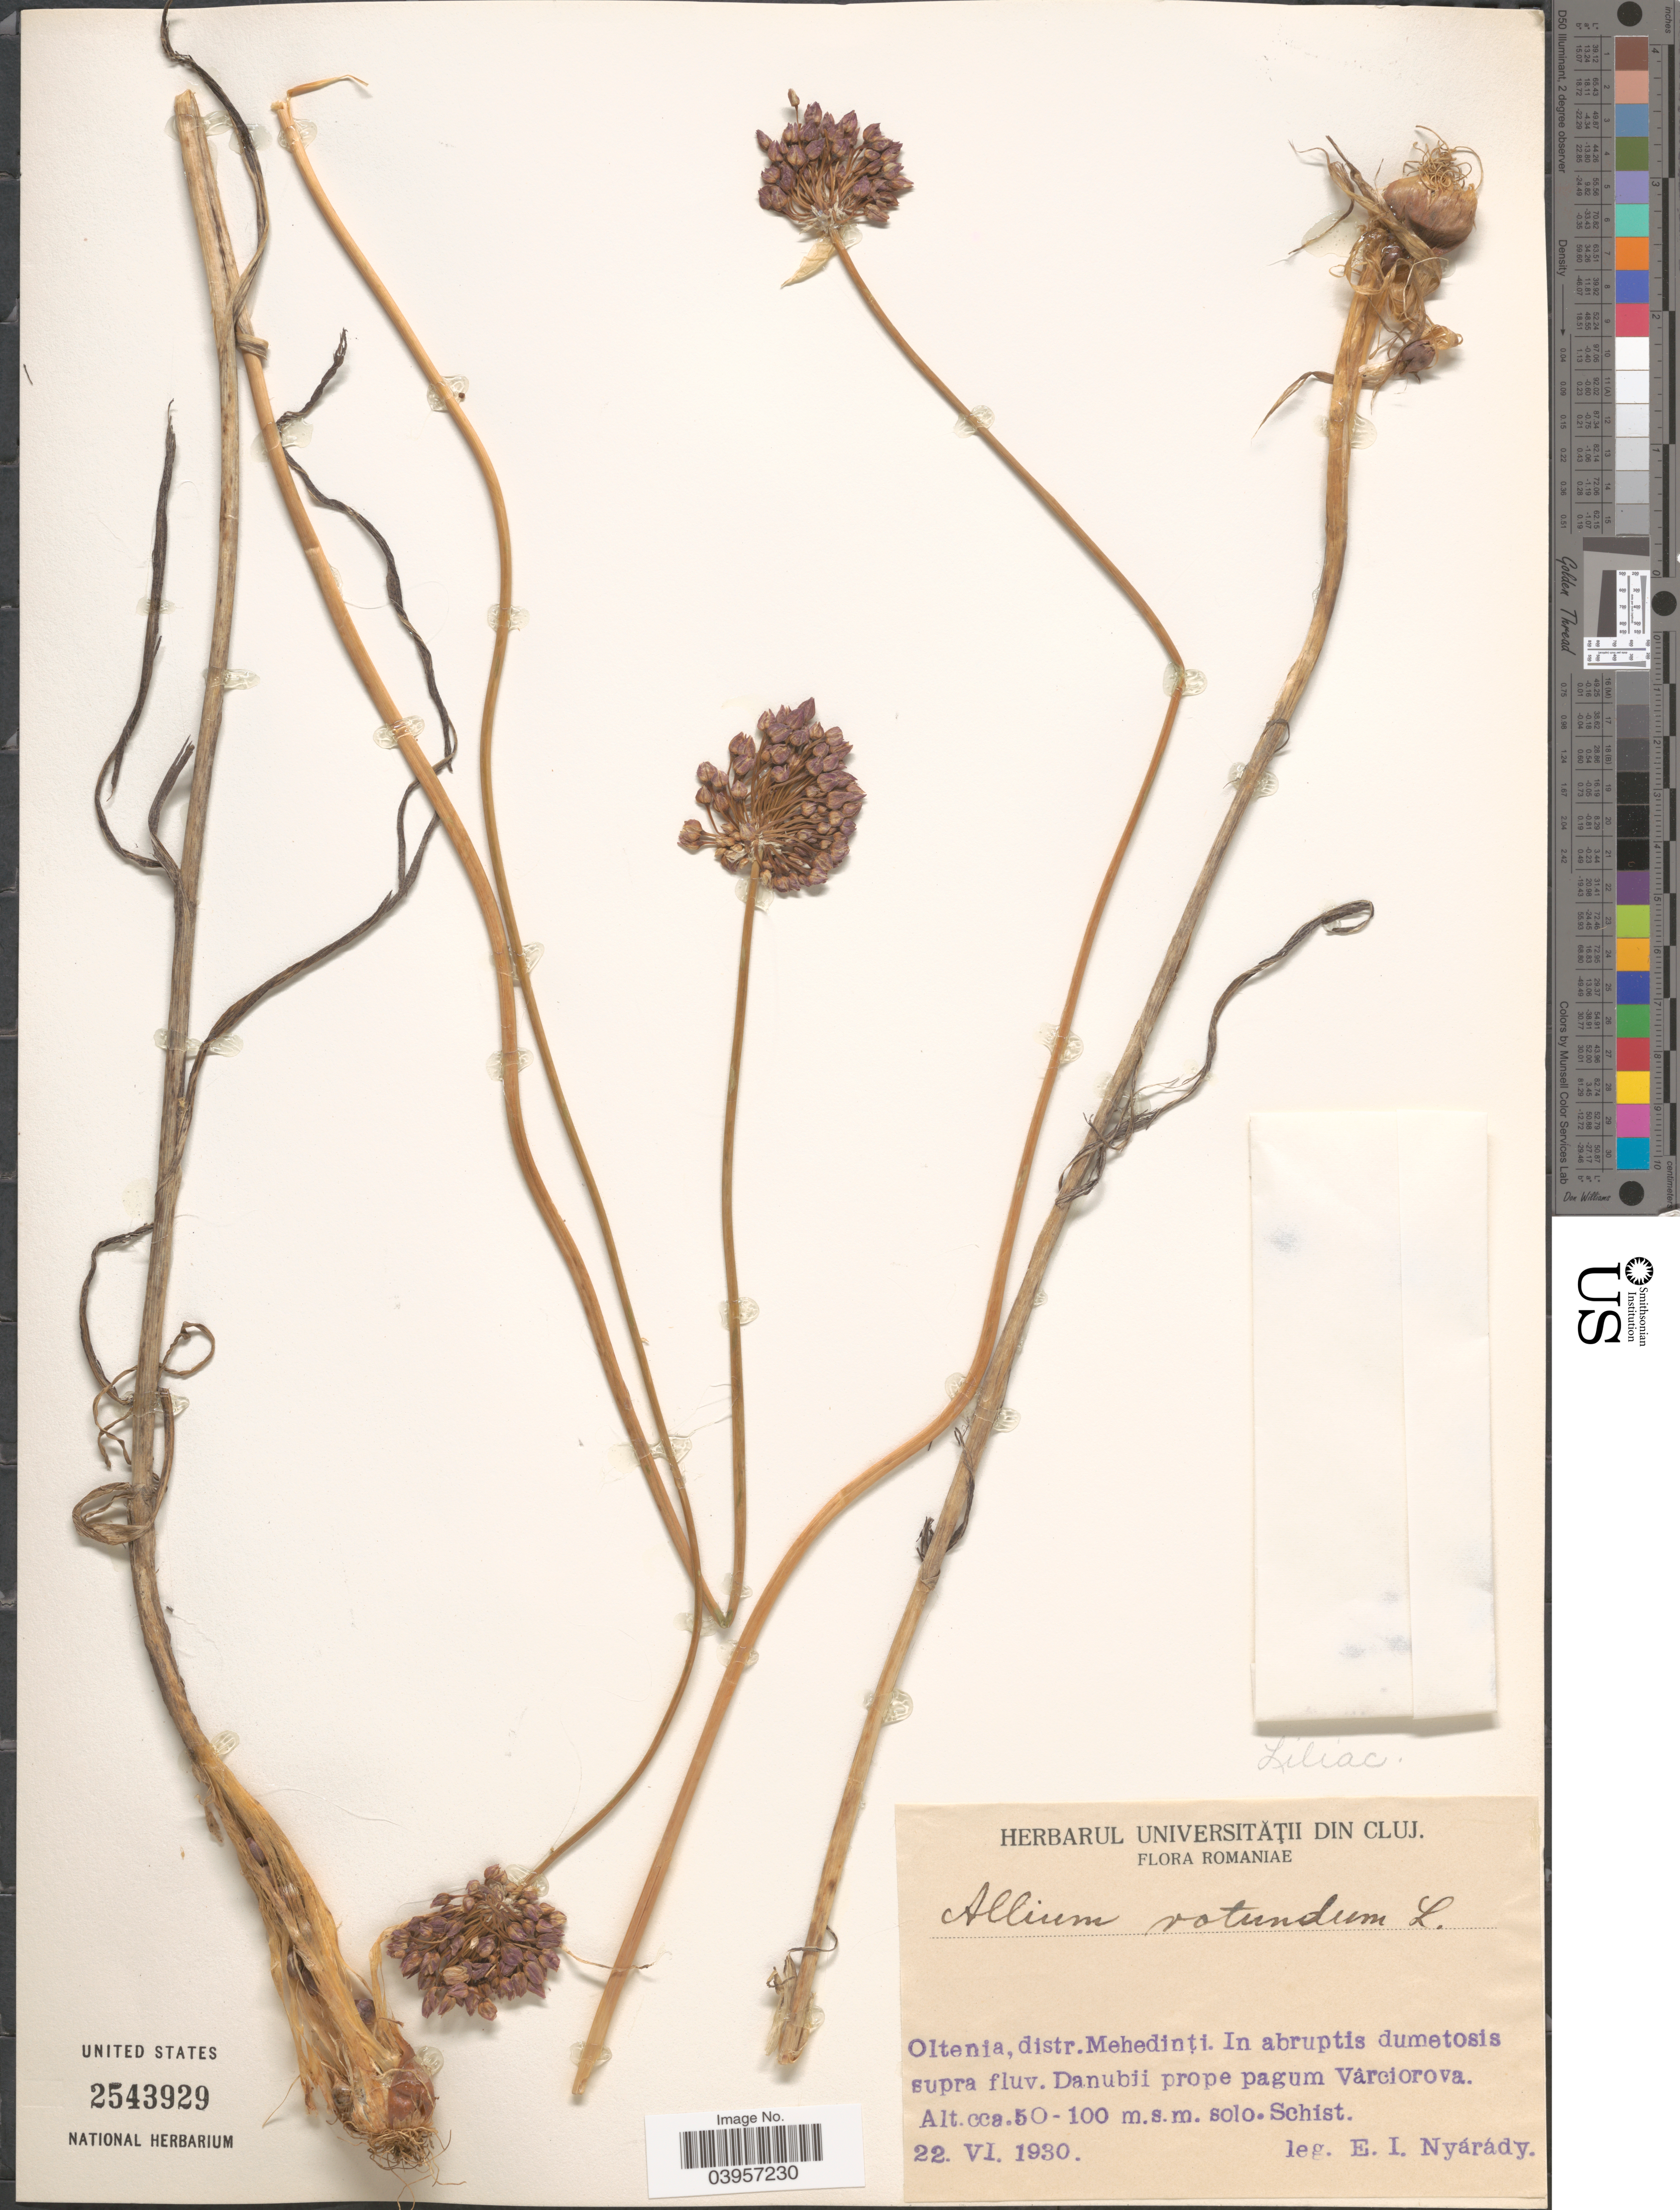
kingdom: Plantae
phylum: Tracheophyta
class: Liliopsida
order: Asparagales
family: Amaryllidaceae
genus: Allium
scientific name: Allium rotundum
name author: L.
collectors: E. Nyárády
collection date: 1930-06-22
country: Romania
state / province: Mehedinti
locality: Oltenia, distr. Mehedinti. In abruptis dumetosis supra fluv. Dunabii prope pagum Vârciorova.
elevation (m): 50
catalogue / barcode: US 2543929